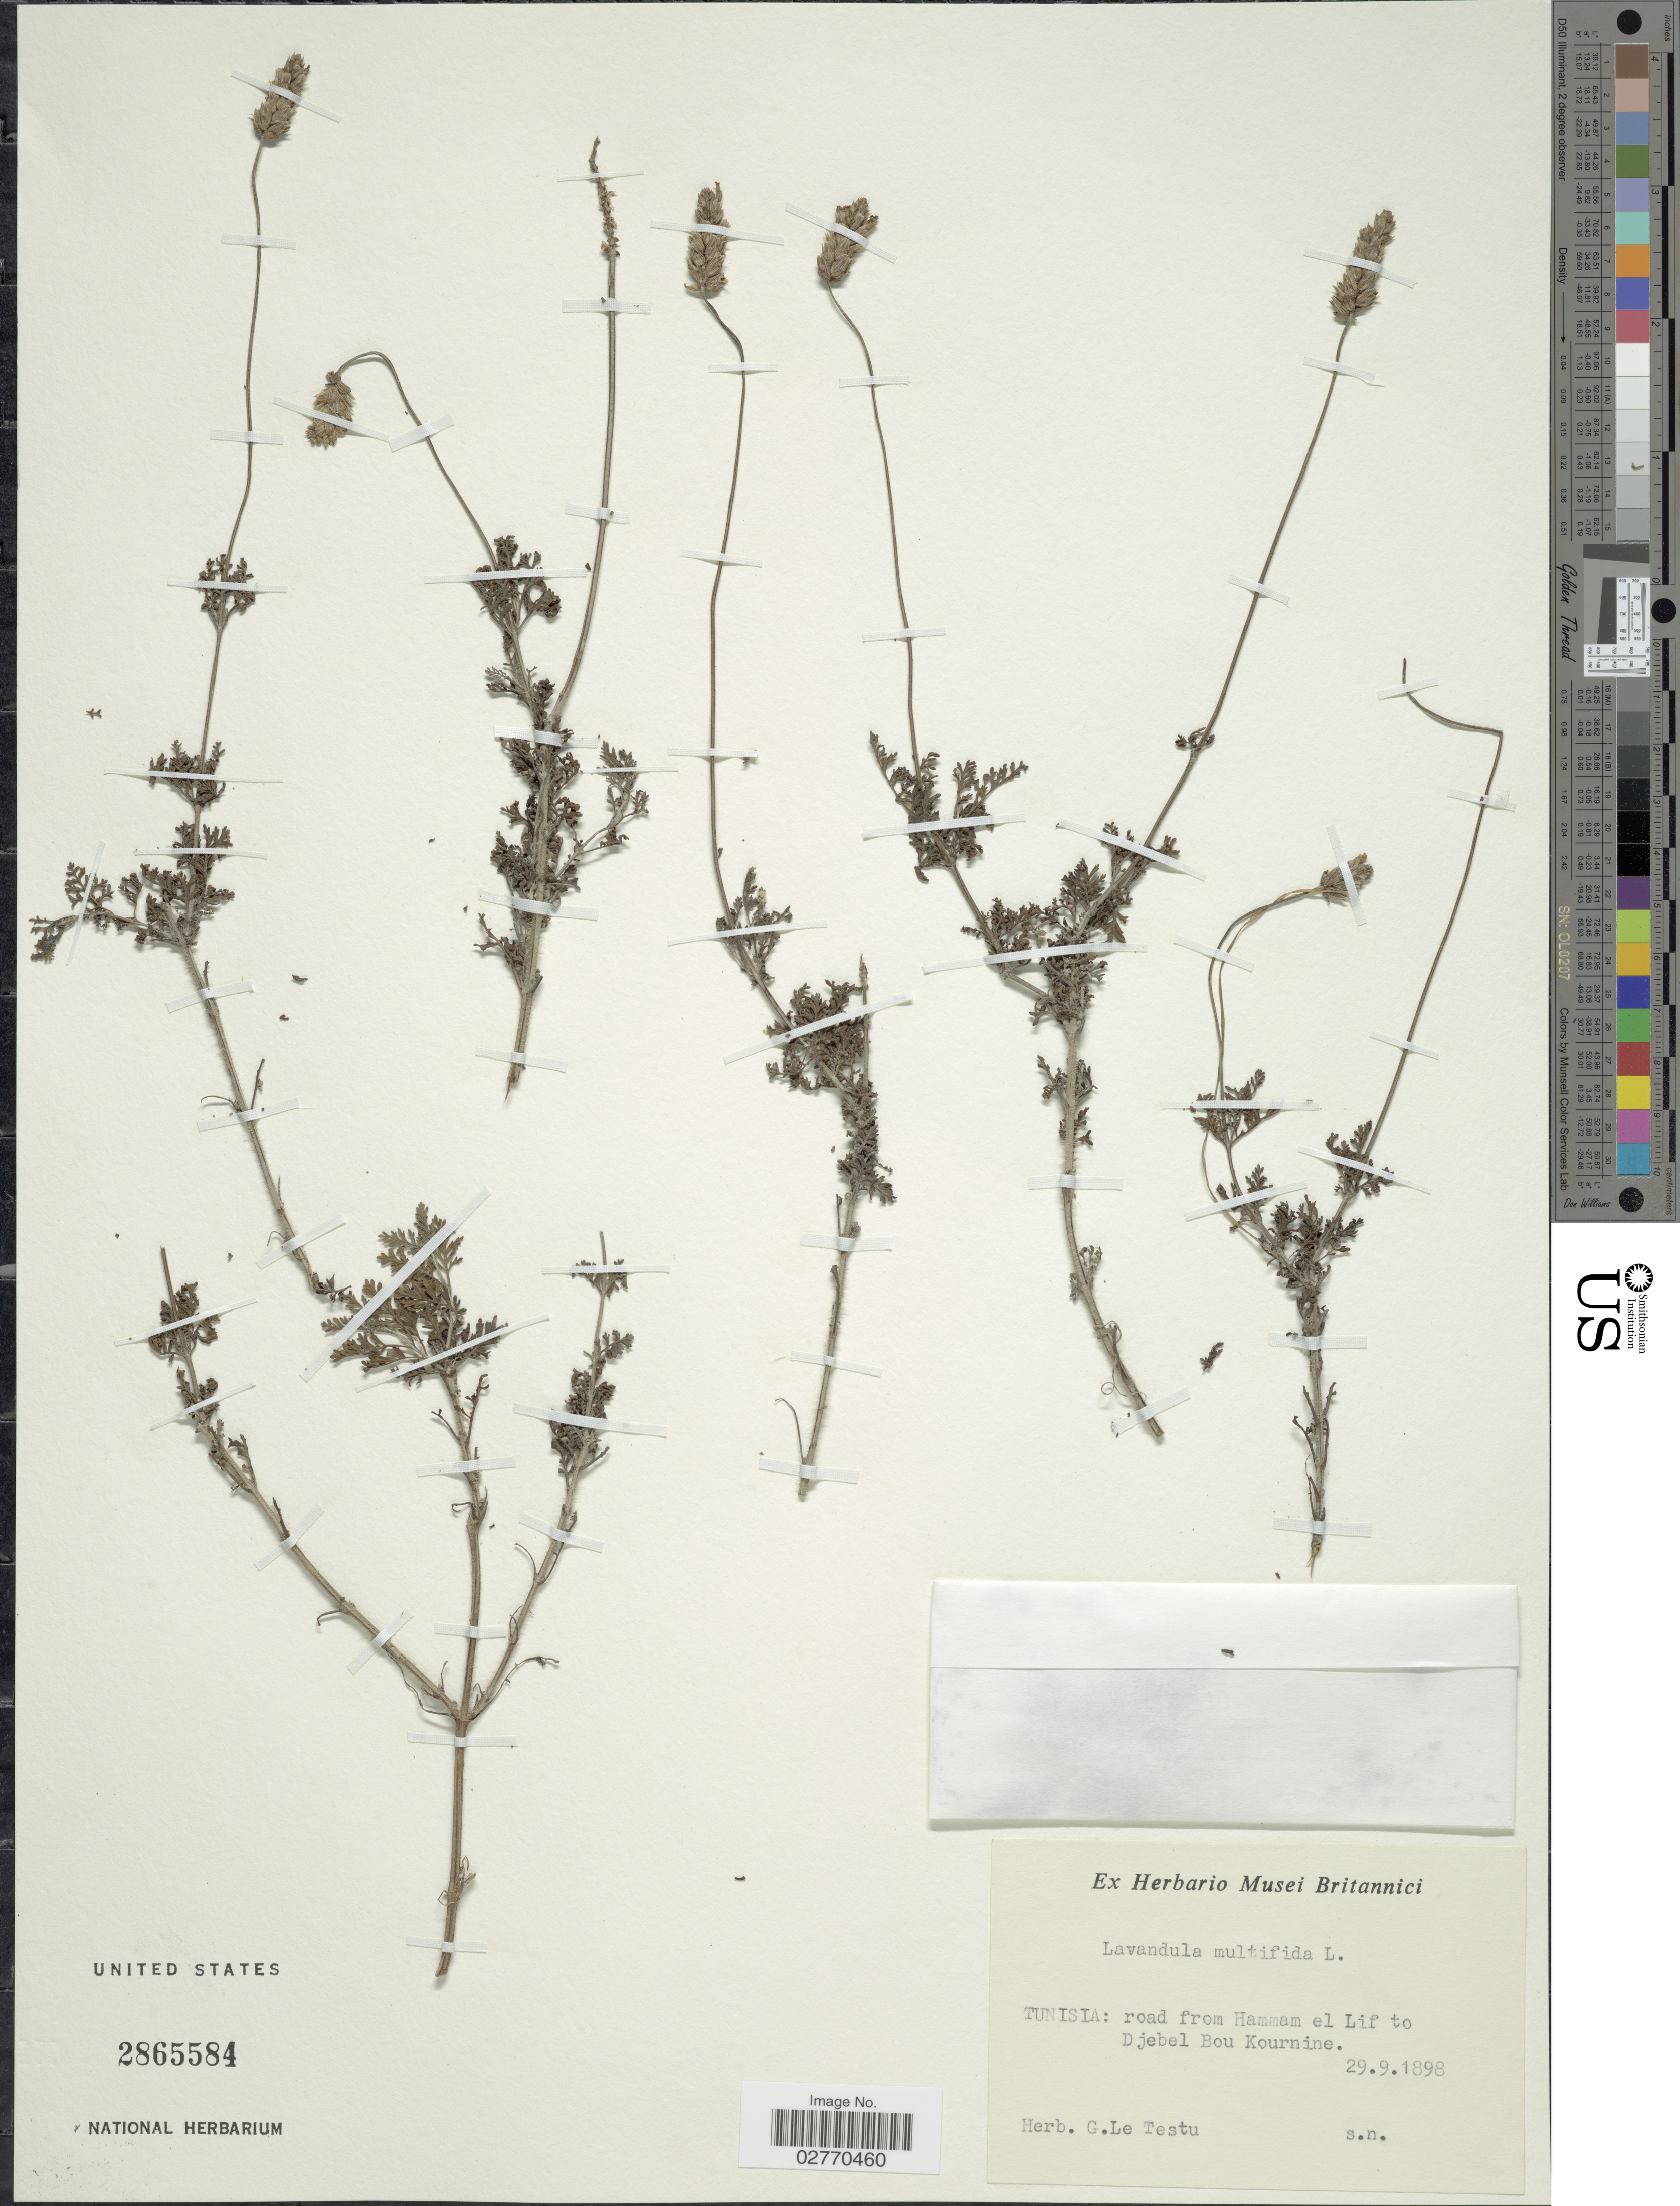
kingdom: Plantae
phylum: Tracheophyta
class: Magnoliopsida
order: Lamiales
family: Lamiaceae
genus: Lavandula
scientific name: Lavandula multifida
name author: L.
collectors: G. Le Testu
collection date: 1898-09-29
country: Tunisia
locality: Road from Hammam el Lif to Djebel Bou Kournine.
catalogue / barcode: US 2865584